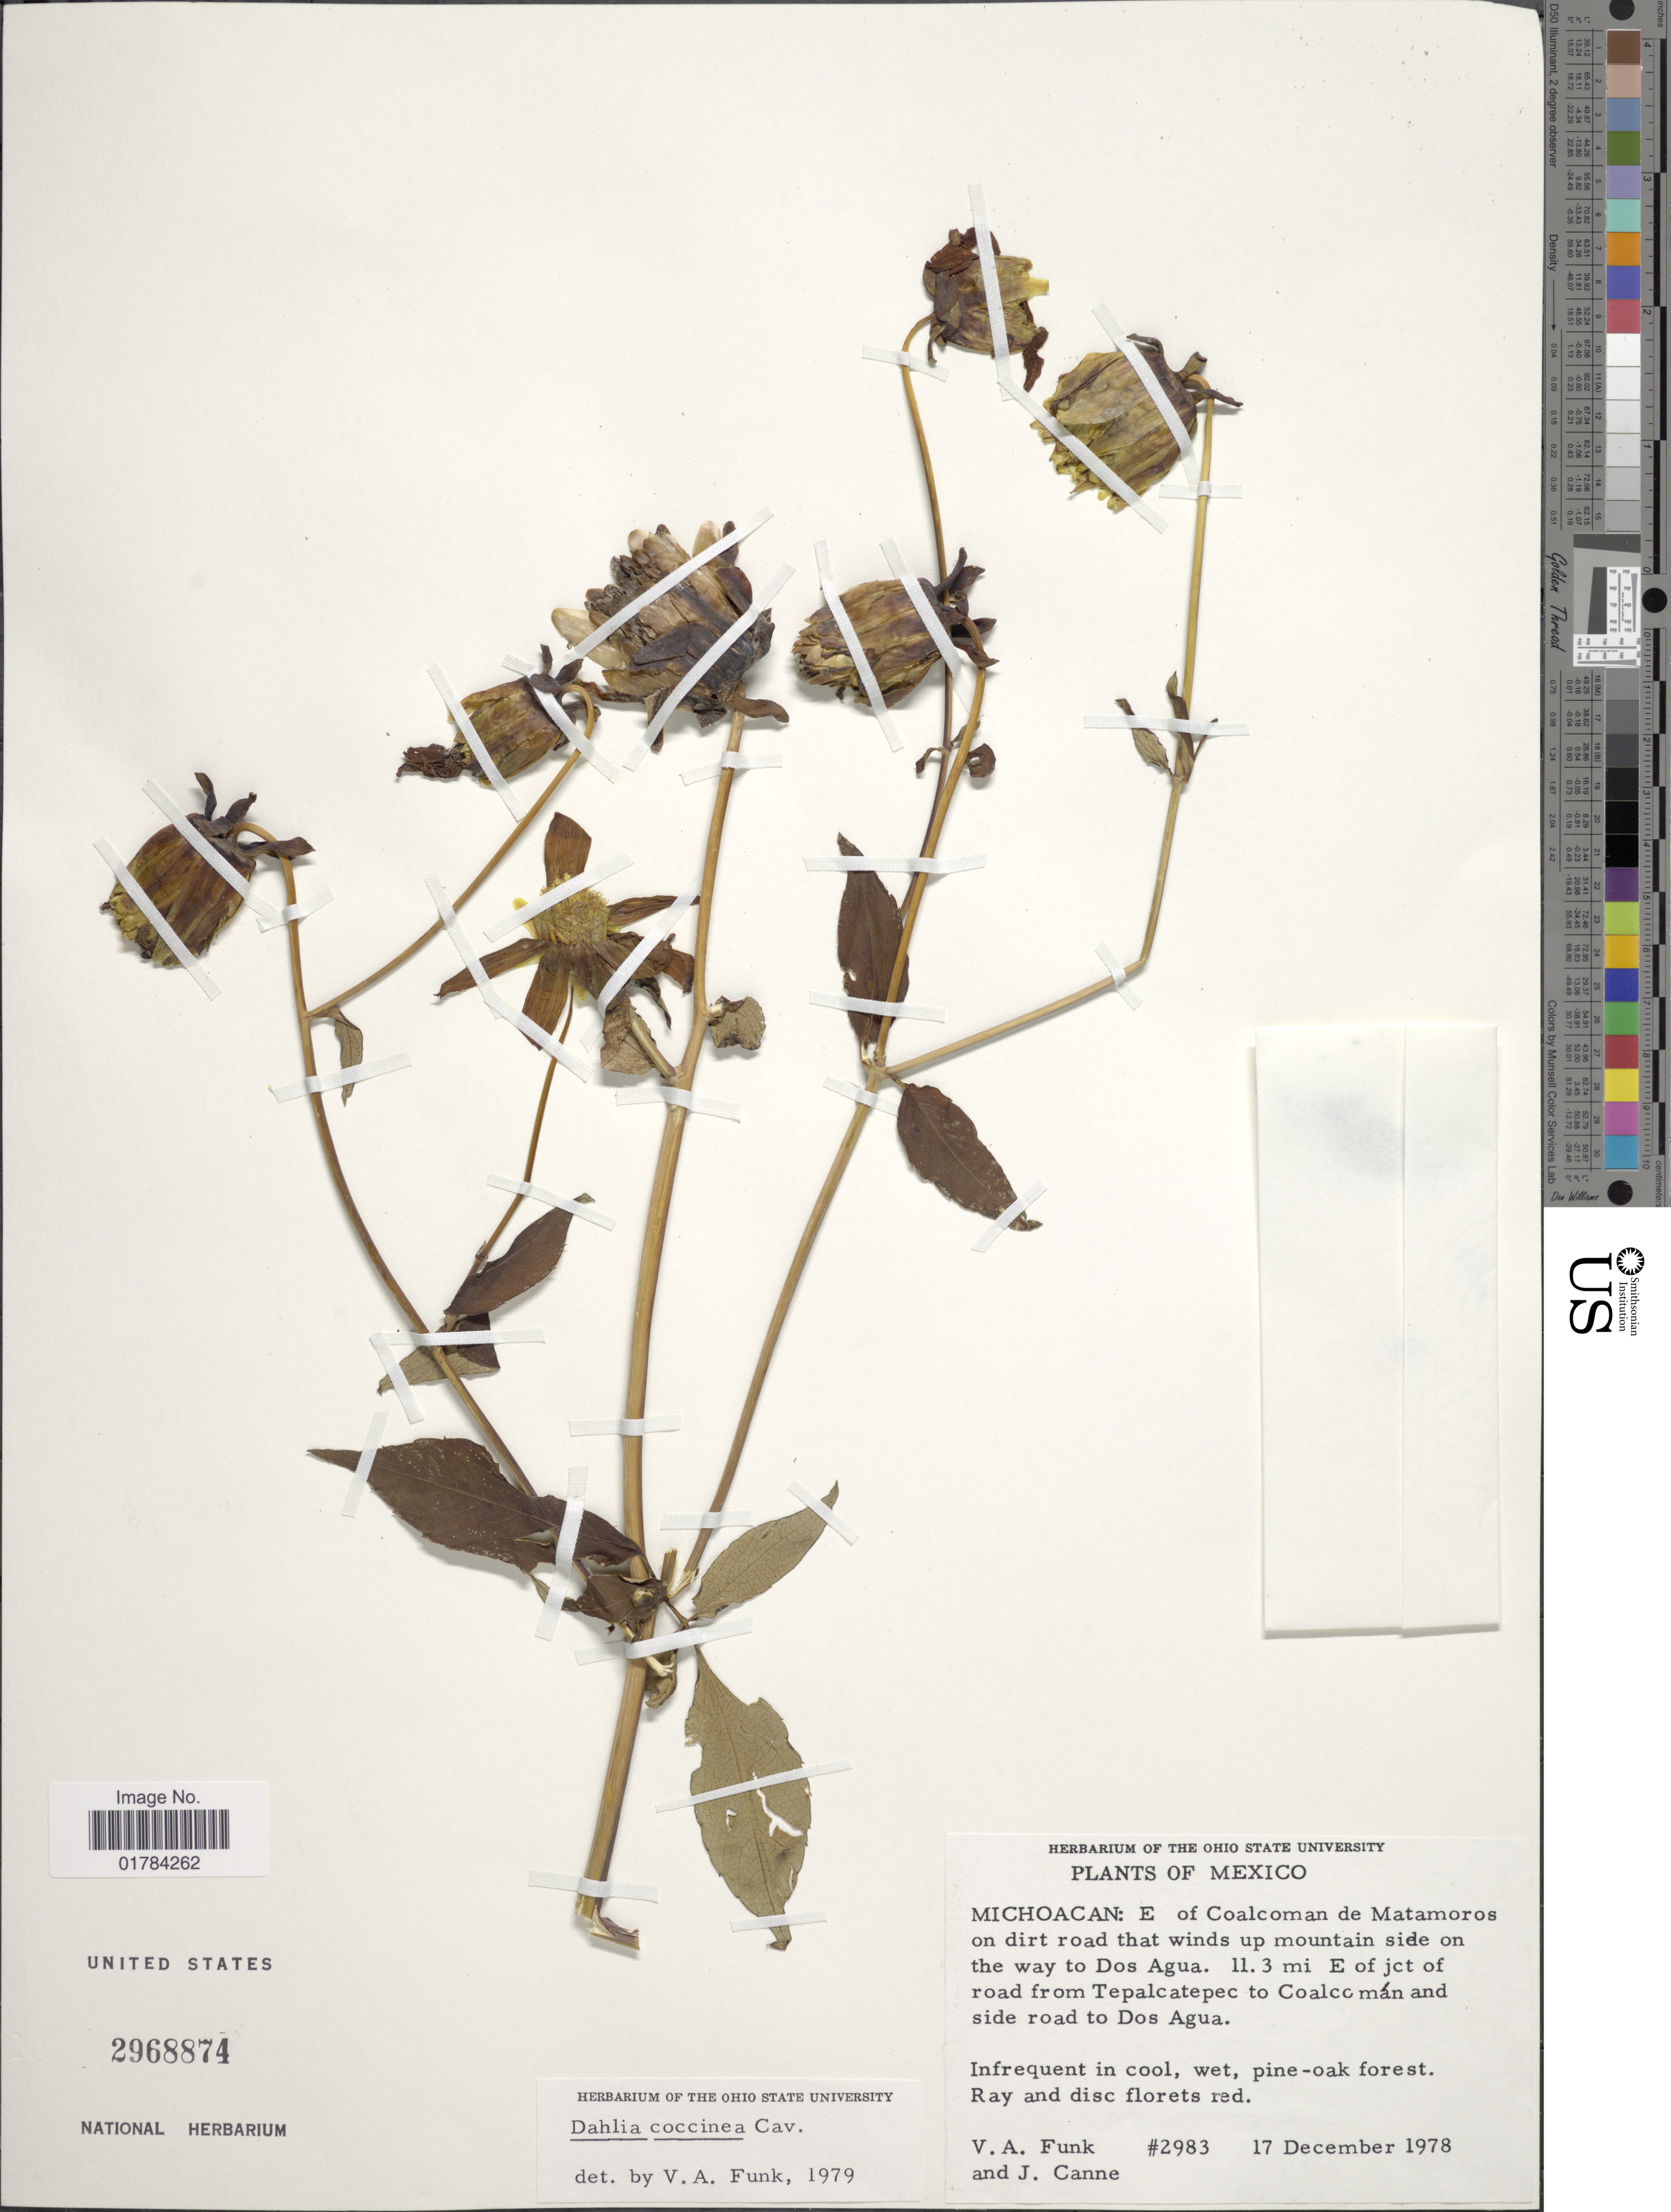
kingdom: Plantae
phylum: Tracheophyta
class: Magnoliopsida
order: Asterales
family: Asteraceae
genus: Dahlia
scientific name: Dahlia coccinea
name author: Cav.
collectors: V. Funk & J. M. Canne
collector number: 2983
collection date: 1978-12-17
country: Mexico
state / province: Michoacán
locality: E of Coalcoman de Maramoros on dirt road that winds up mountain side on the way to Dos Agua. 11.3 mi E of jct of road from Tepalcatepec to Coalcoman and side road to Dos Agua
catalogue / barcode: US 2968874